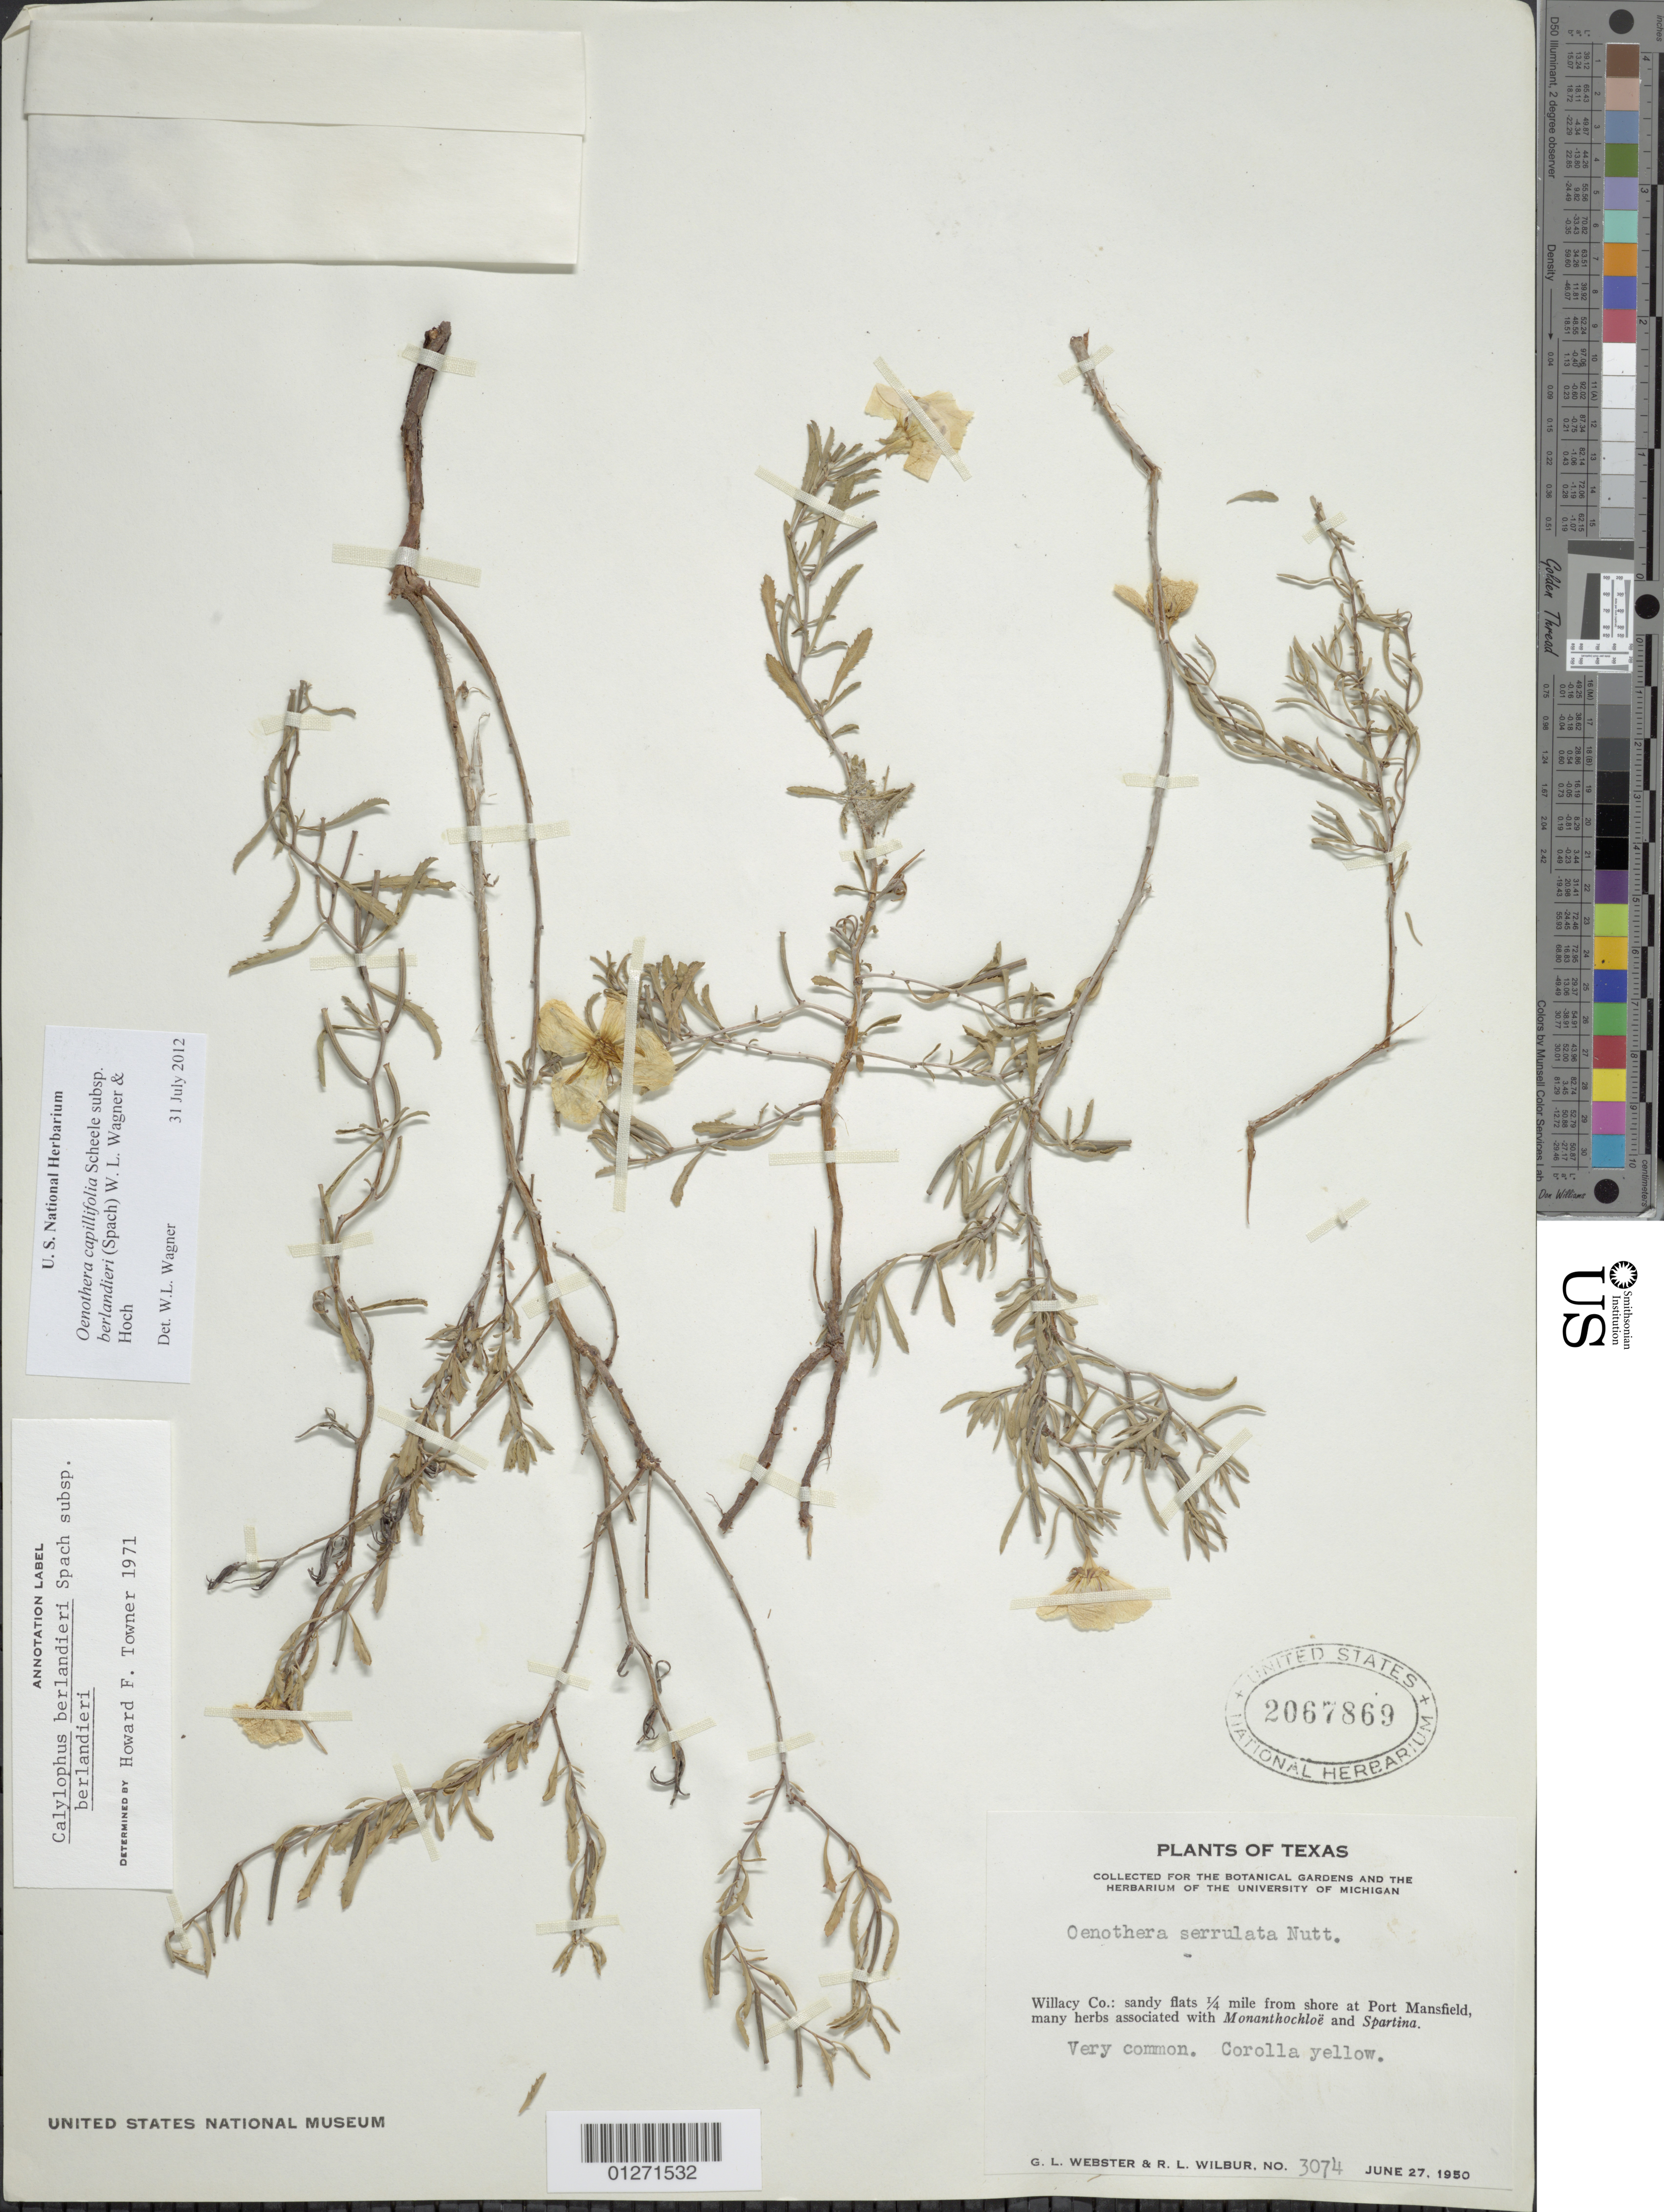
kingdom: Plantae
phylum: Tracheophyta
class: Magnoliopsida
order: Myrtales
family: Onagraceae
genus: Oenothera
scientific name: Oenothera capillifolia subsp. berlandieri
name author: (Spach) W.L. Wagner & Hoch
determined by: Wagner, W. L., (BOT), Smithsonian Institution - National Museum of Natural History (UNITED STATES)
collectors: G. L. Webster & R. L. Wilbur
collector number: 3074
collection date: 1950-06-27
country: United States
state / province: Texas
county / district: Willacy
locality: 1/4 mile from shore at Port Mansfield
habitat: Sandy flats.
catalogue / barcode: US 2067869